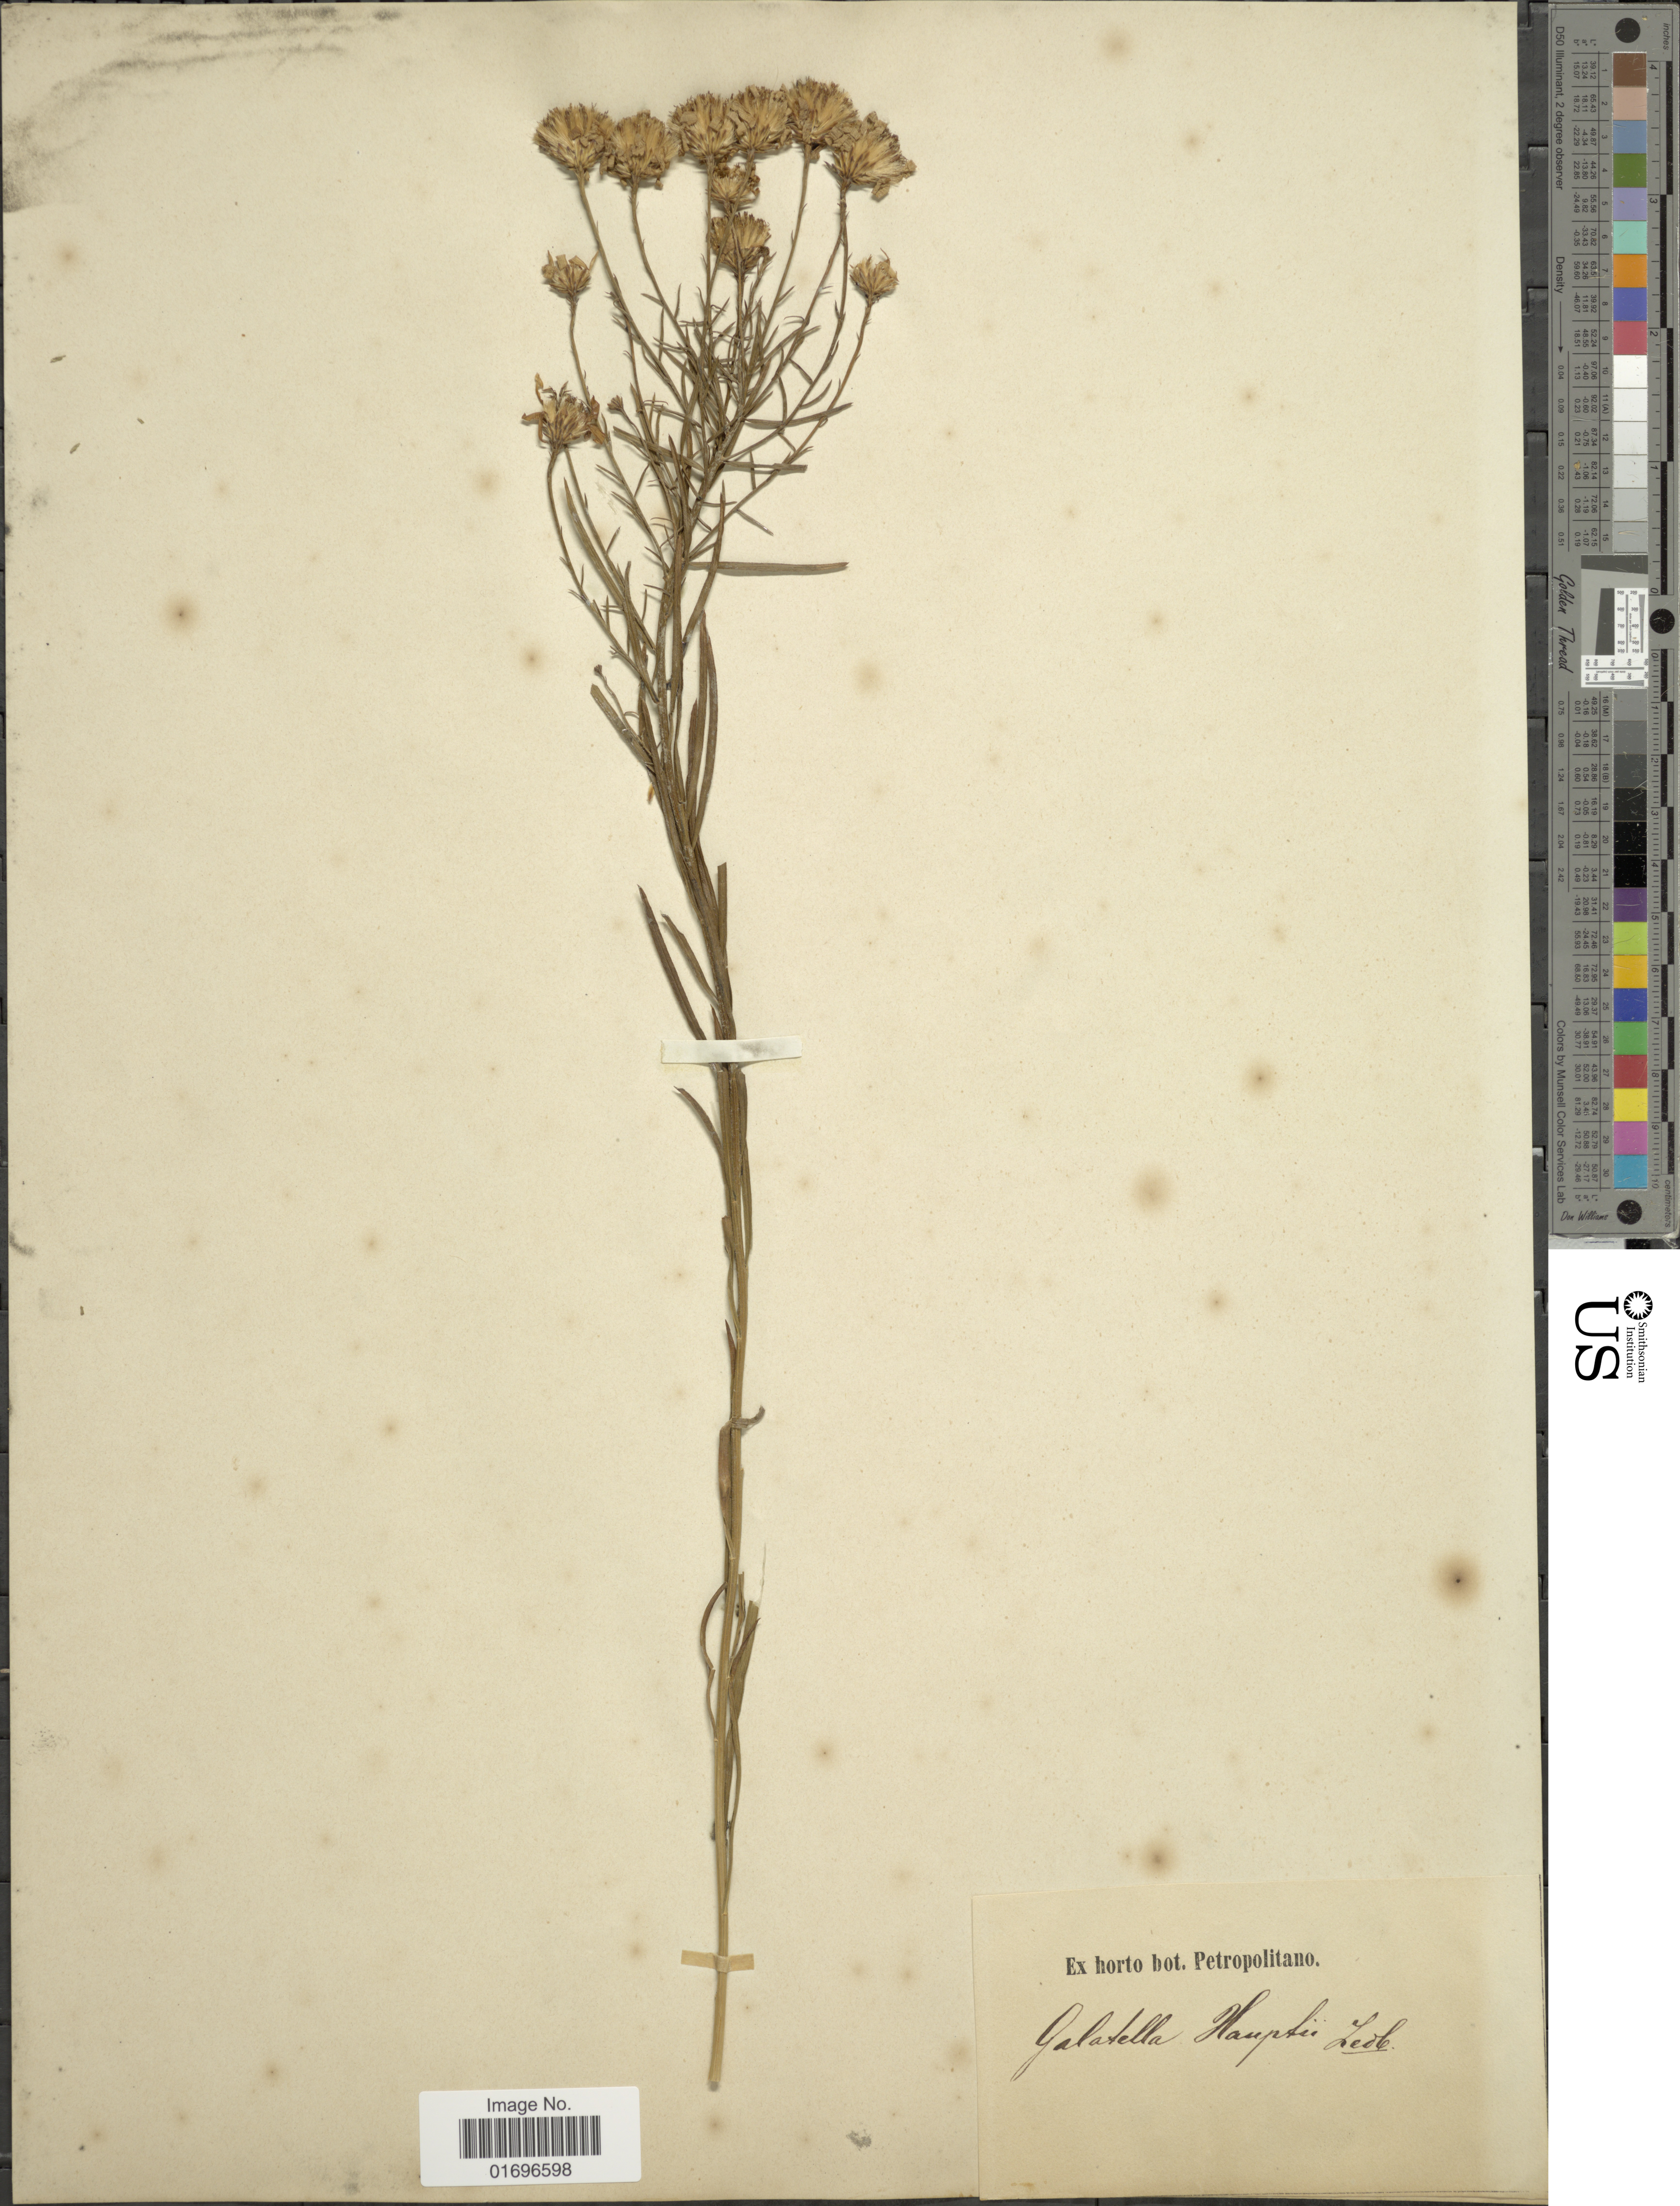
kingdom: Plantae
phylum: Tracheophyta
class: Magnoliopsida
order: Asterales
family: Asteraceae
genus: Aster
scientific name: Aster hauptii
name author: Turcz. ex DC.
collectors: ex Horto Bot. Petropolitano